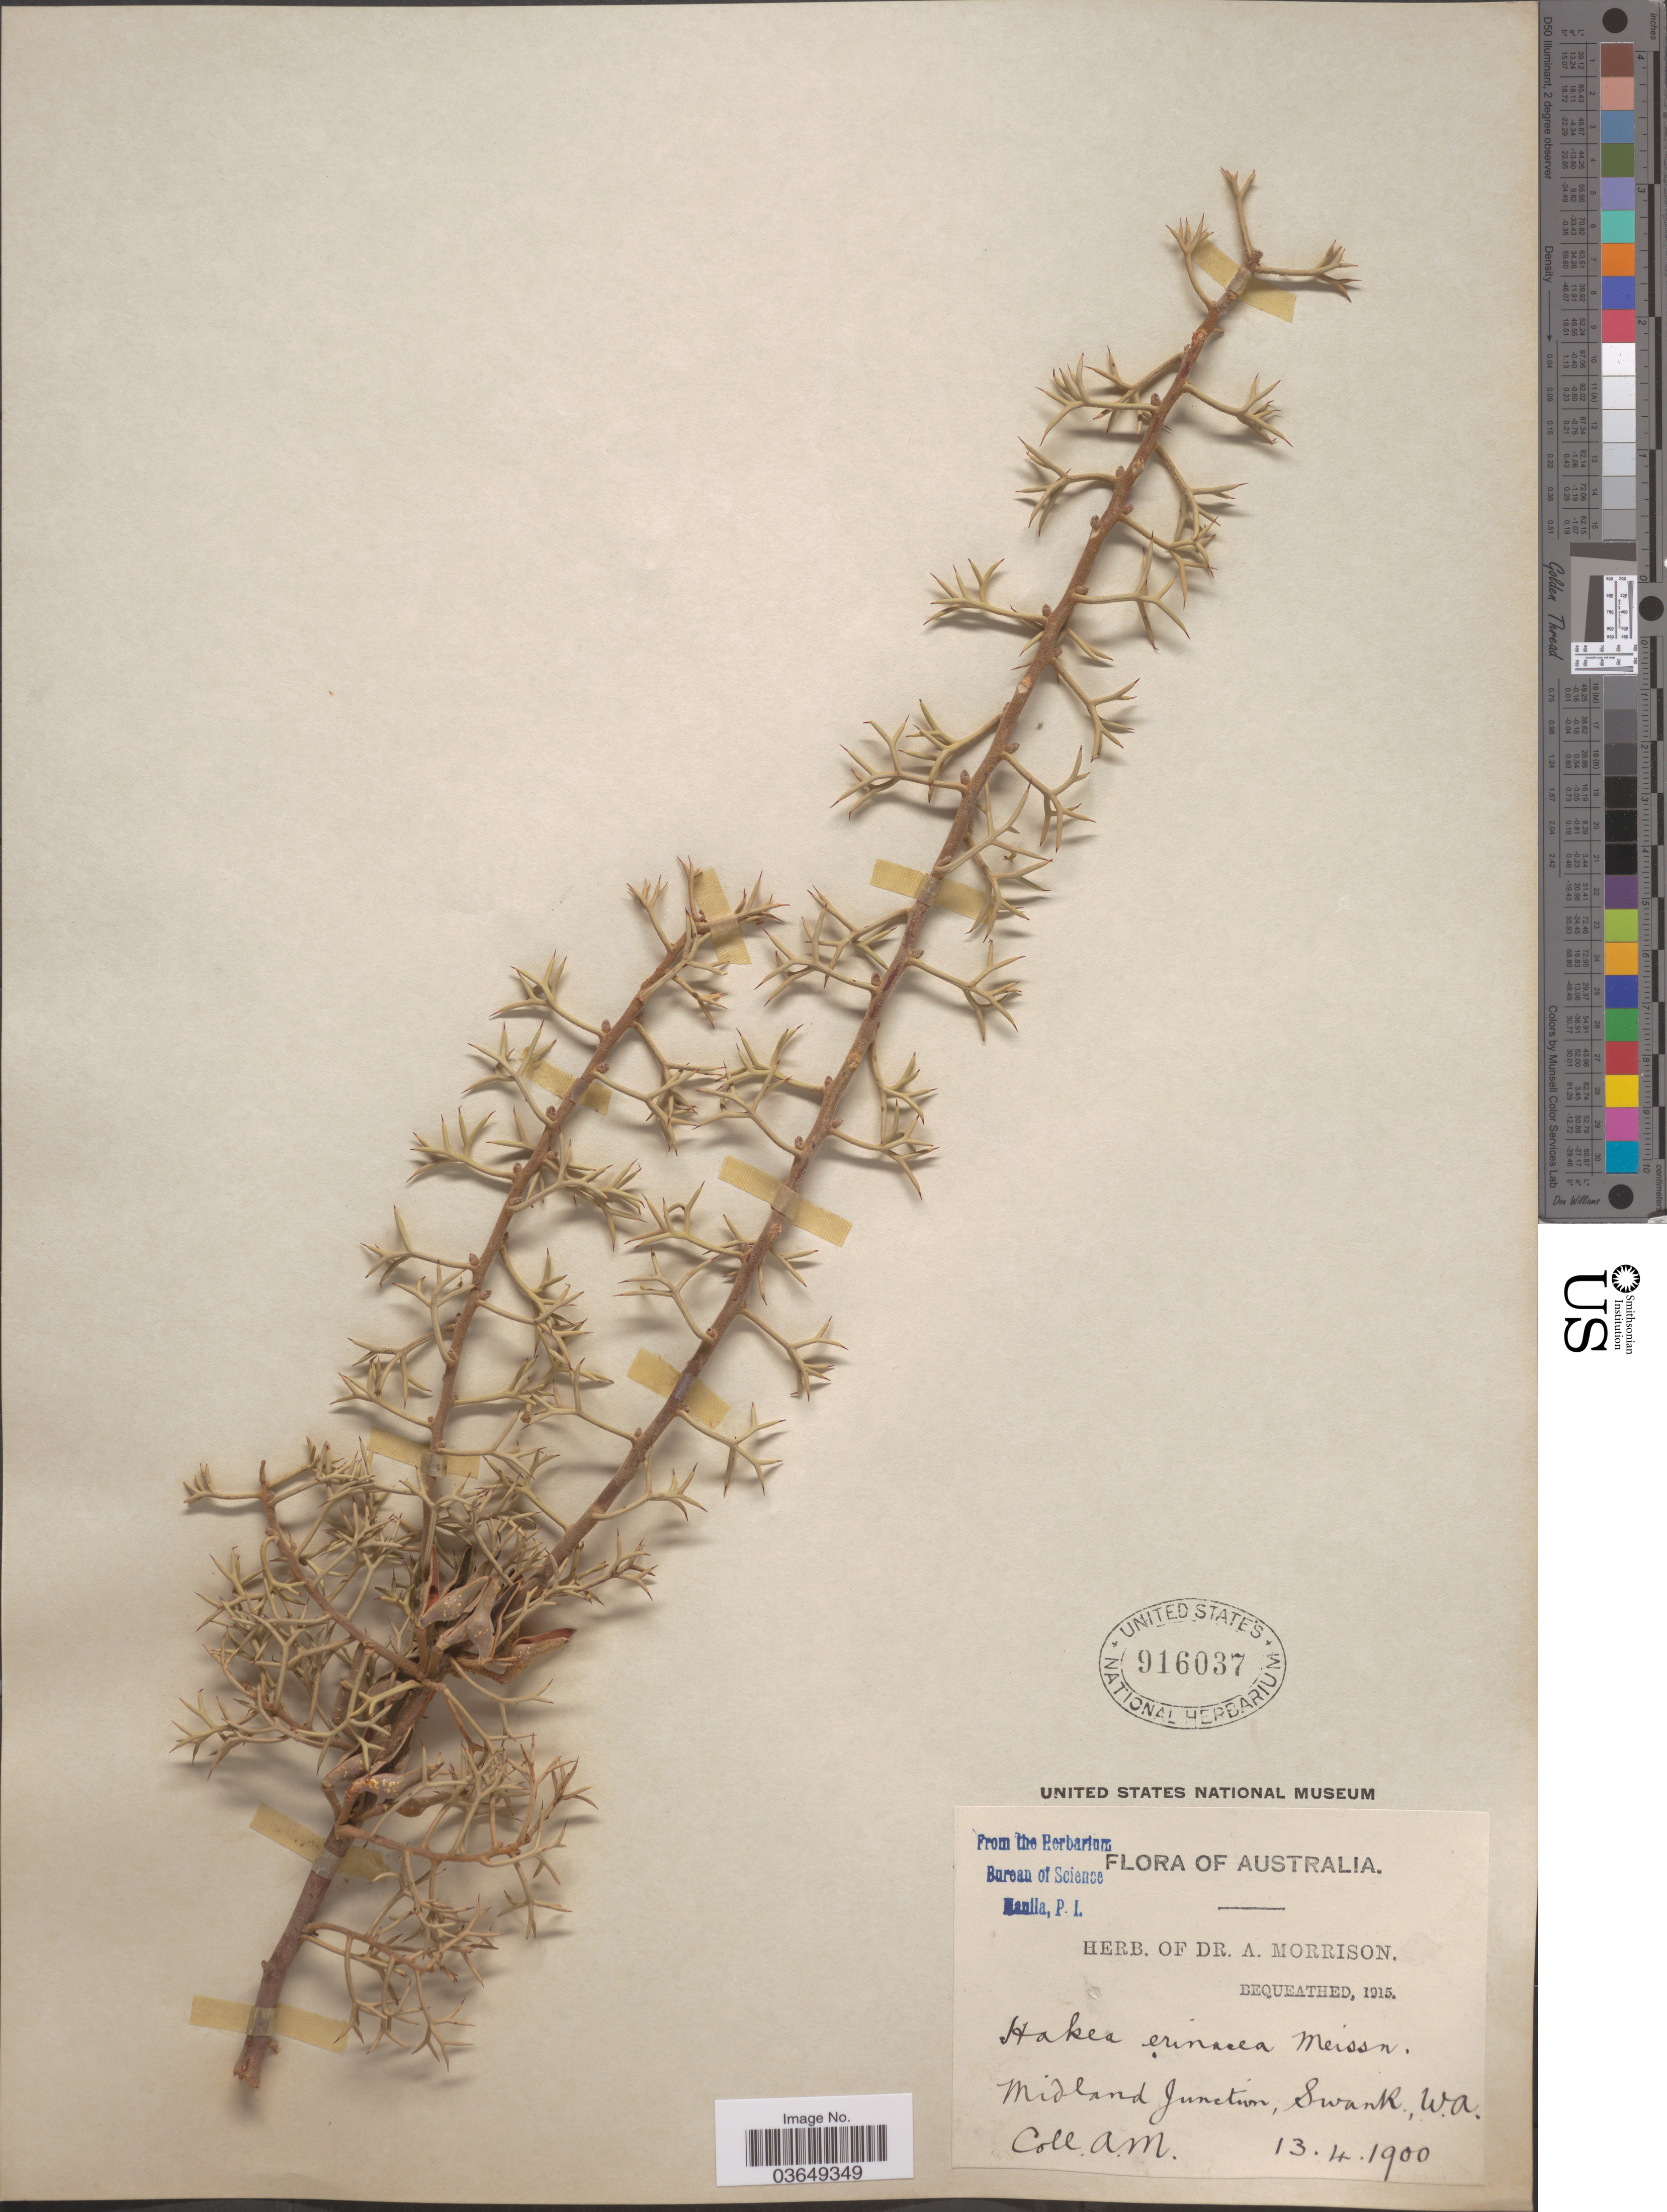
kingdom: Plantae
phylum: Tracheophyta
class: Magnoliopsida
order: Proteales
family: Proteaceae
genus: Hakea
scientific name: Hakea erinacea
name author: Meisn.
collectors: A. Morrison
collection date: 1900-04-13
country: Australia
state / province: Western Australia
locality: Midland Junction, Swan R.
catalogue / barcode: US 916037